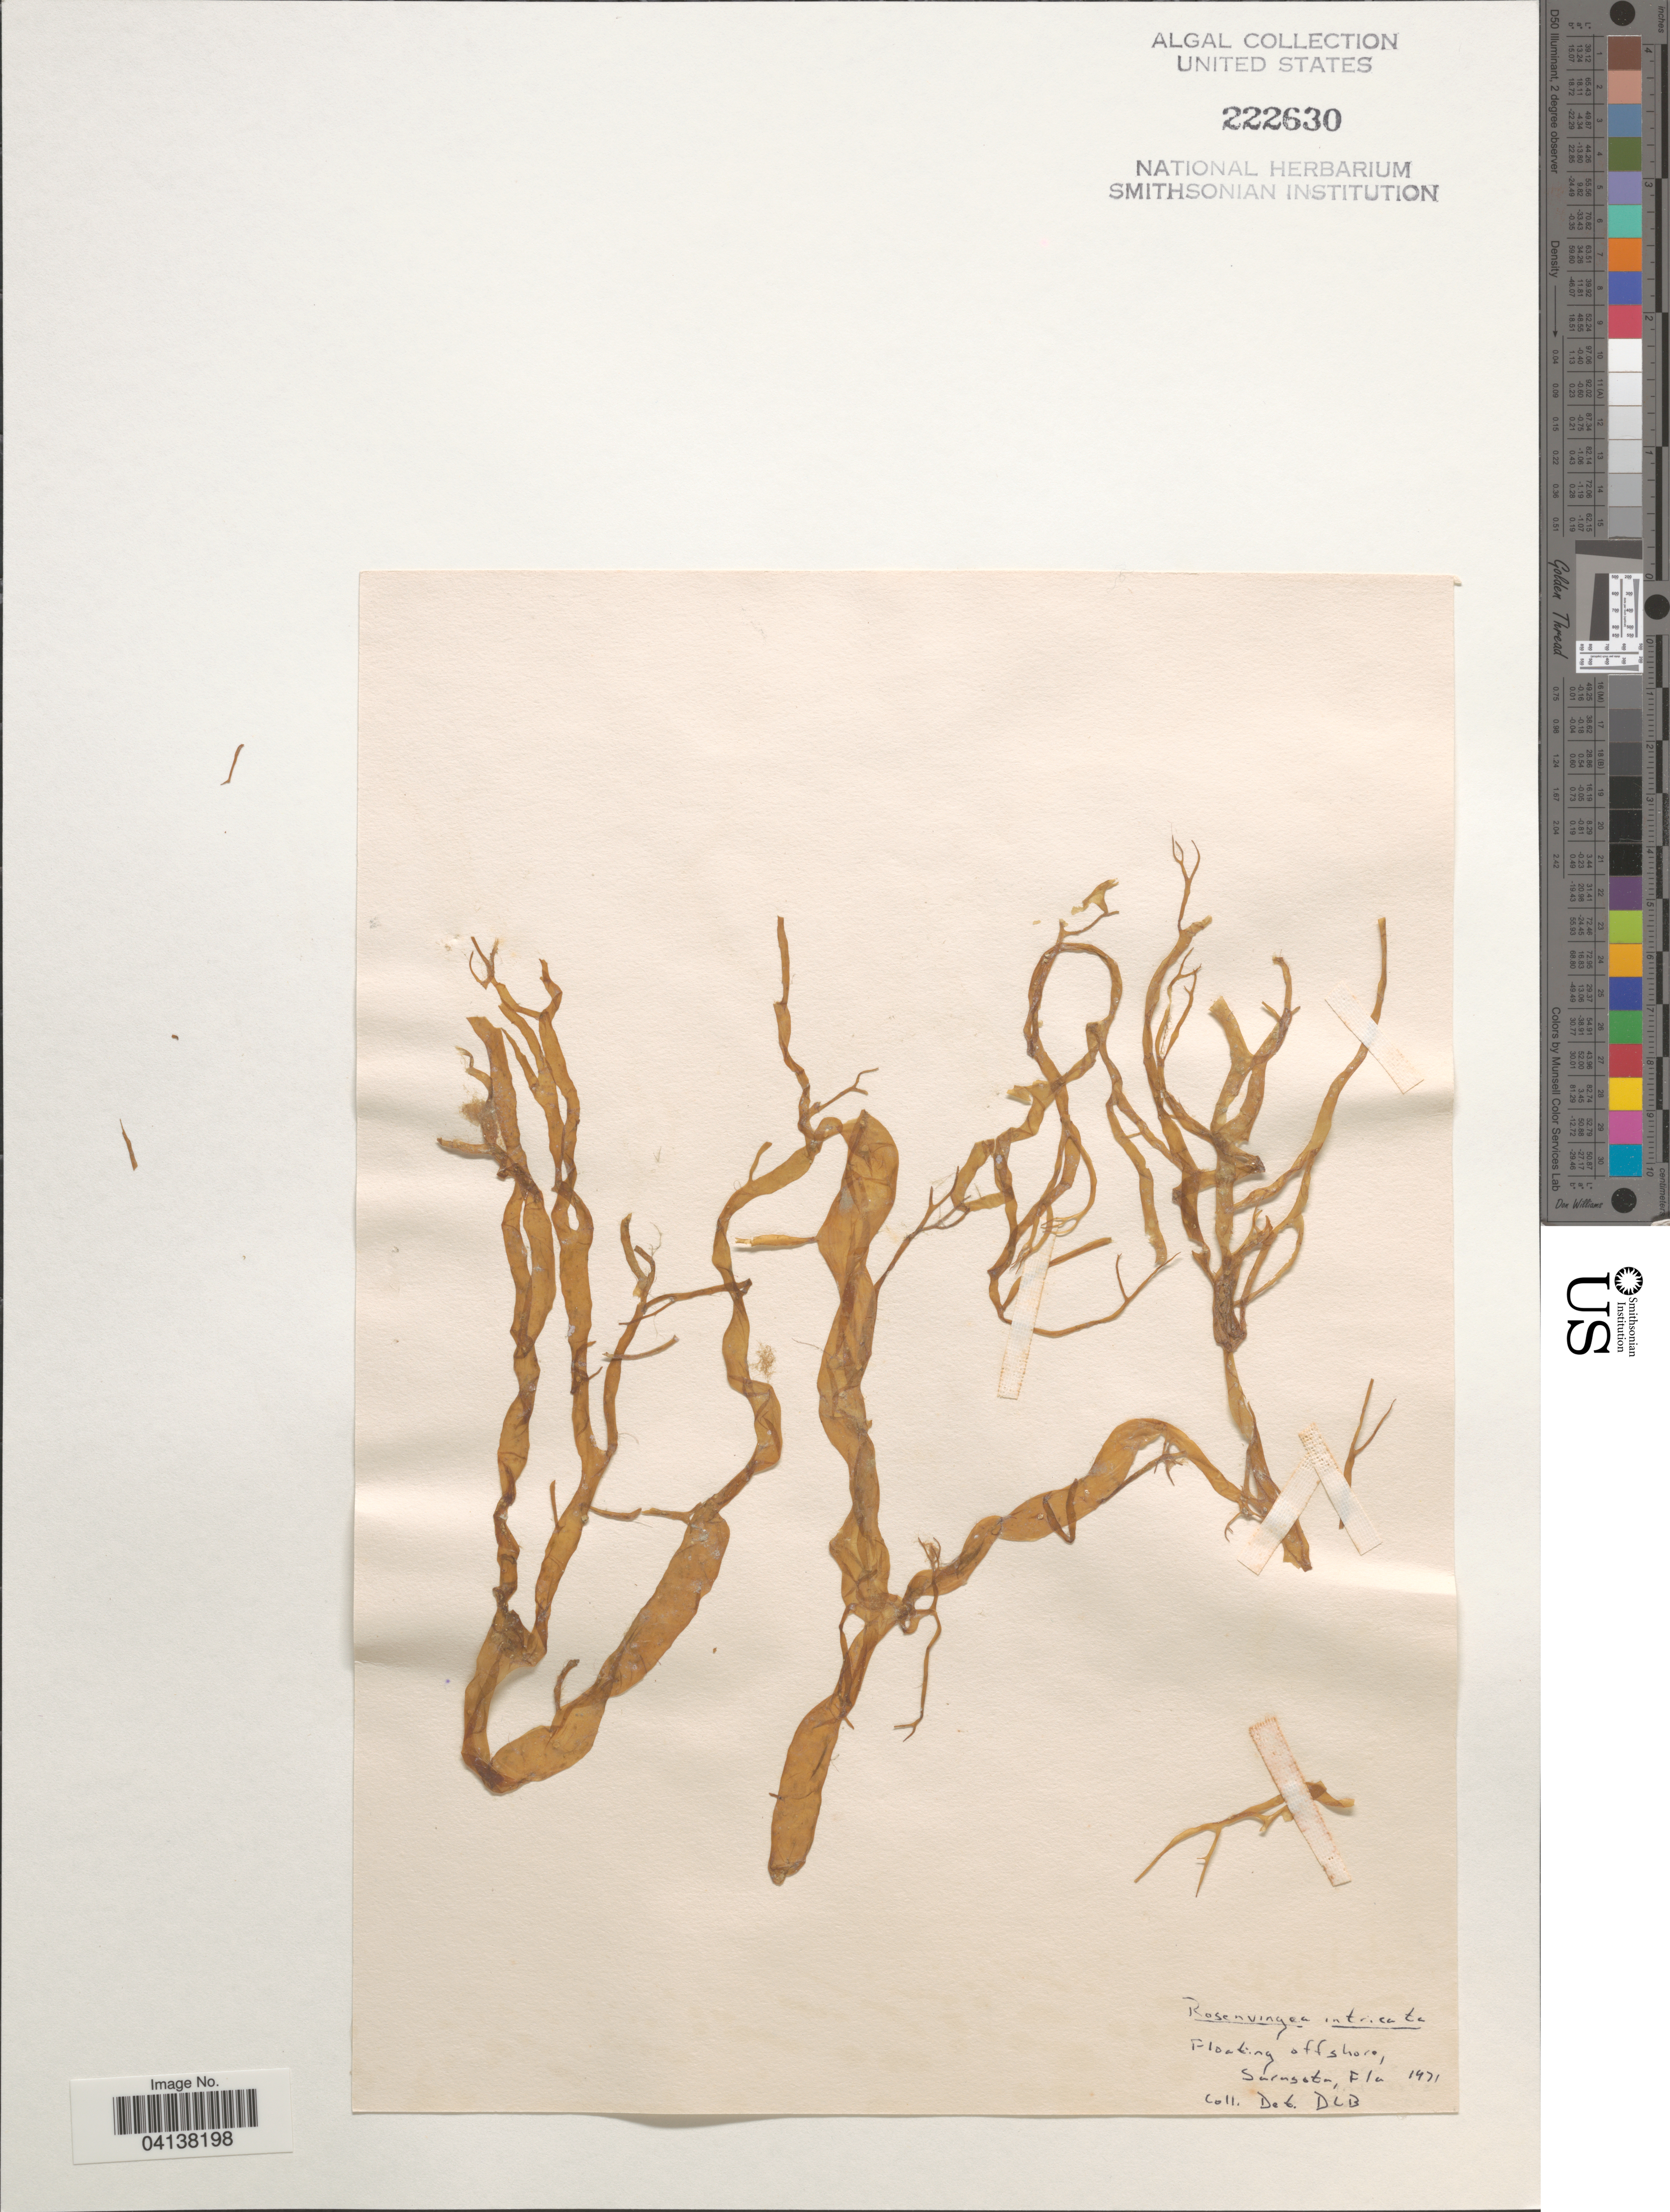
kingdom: Chromista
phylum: Ochrophyta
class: Phaeophyceae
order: Scytosiphonales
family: Scytosiphonaceae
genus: Rosenvingea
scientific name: Rosenvingea endiviifolia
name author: (Martius) M.J. Wynne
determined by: Algae name updating Project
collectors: D. L. B.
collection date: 1971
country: United States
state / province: Florida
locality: Floating offshore, Saragota.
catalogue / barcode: US 222630